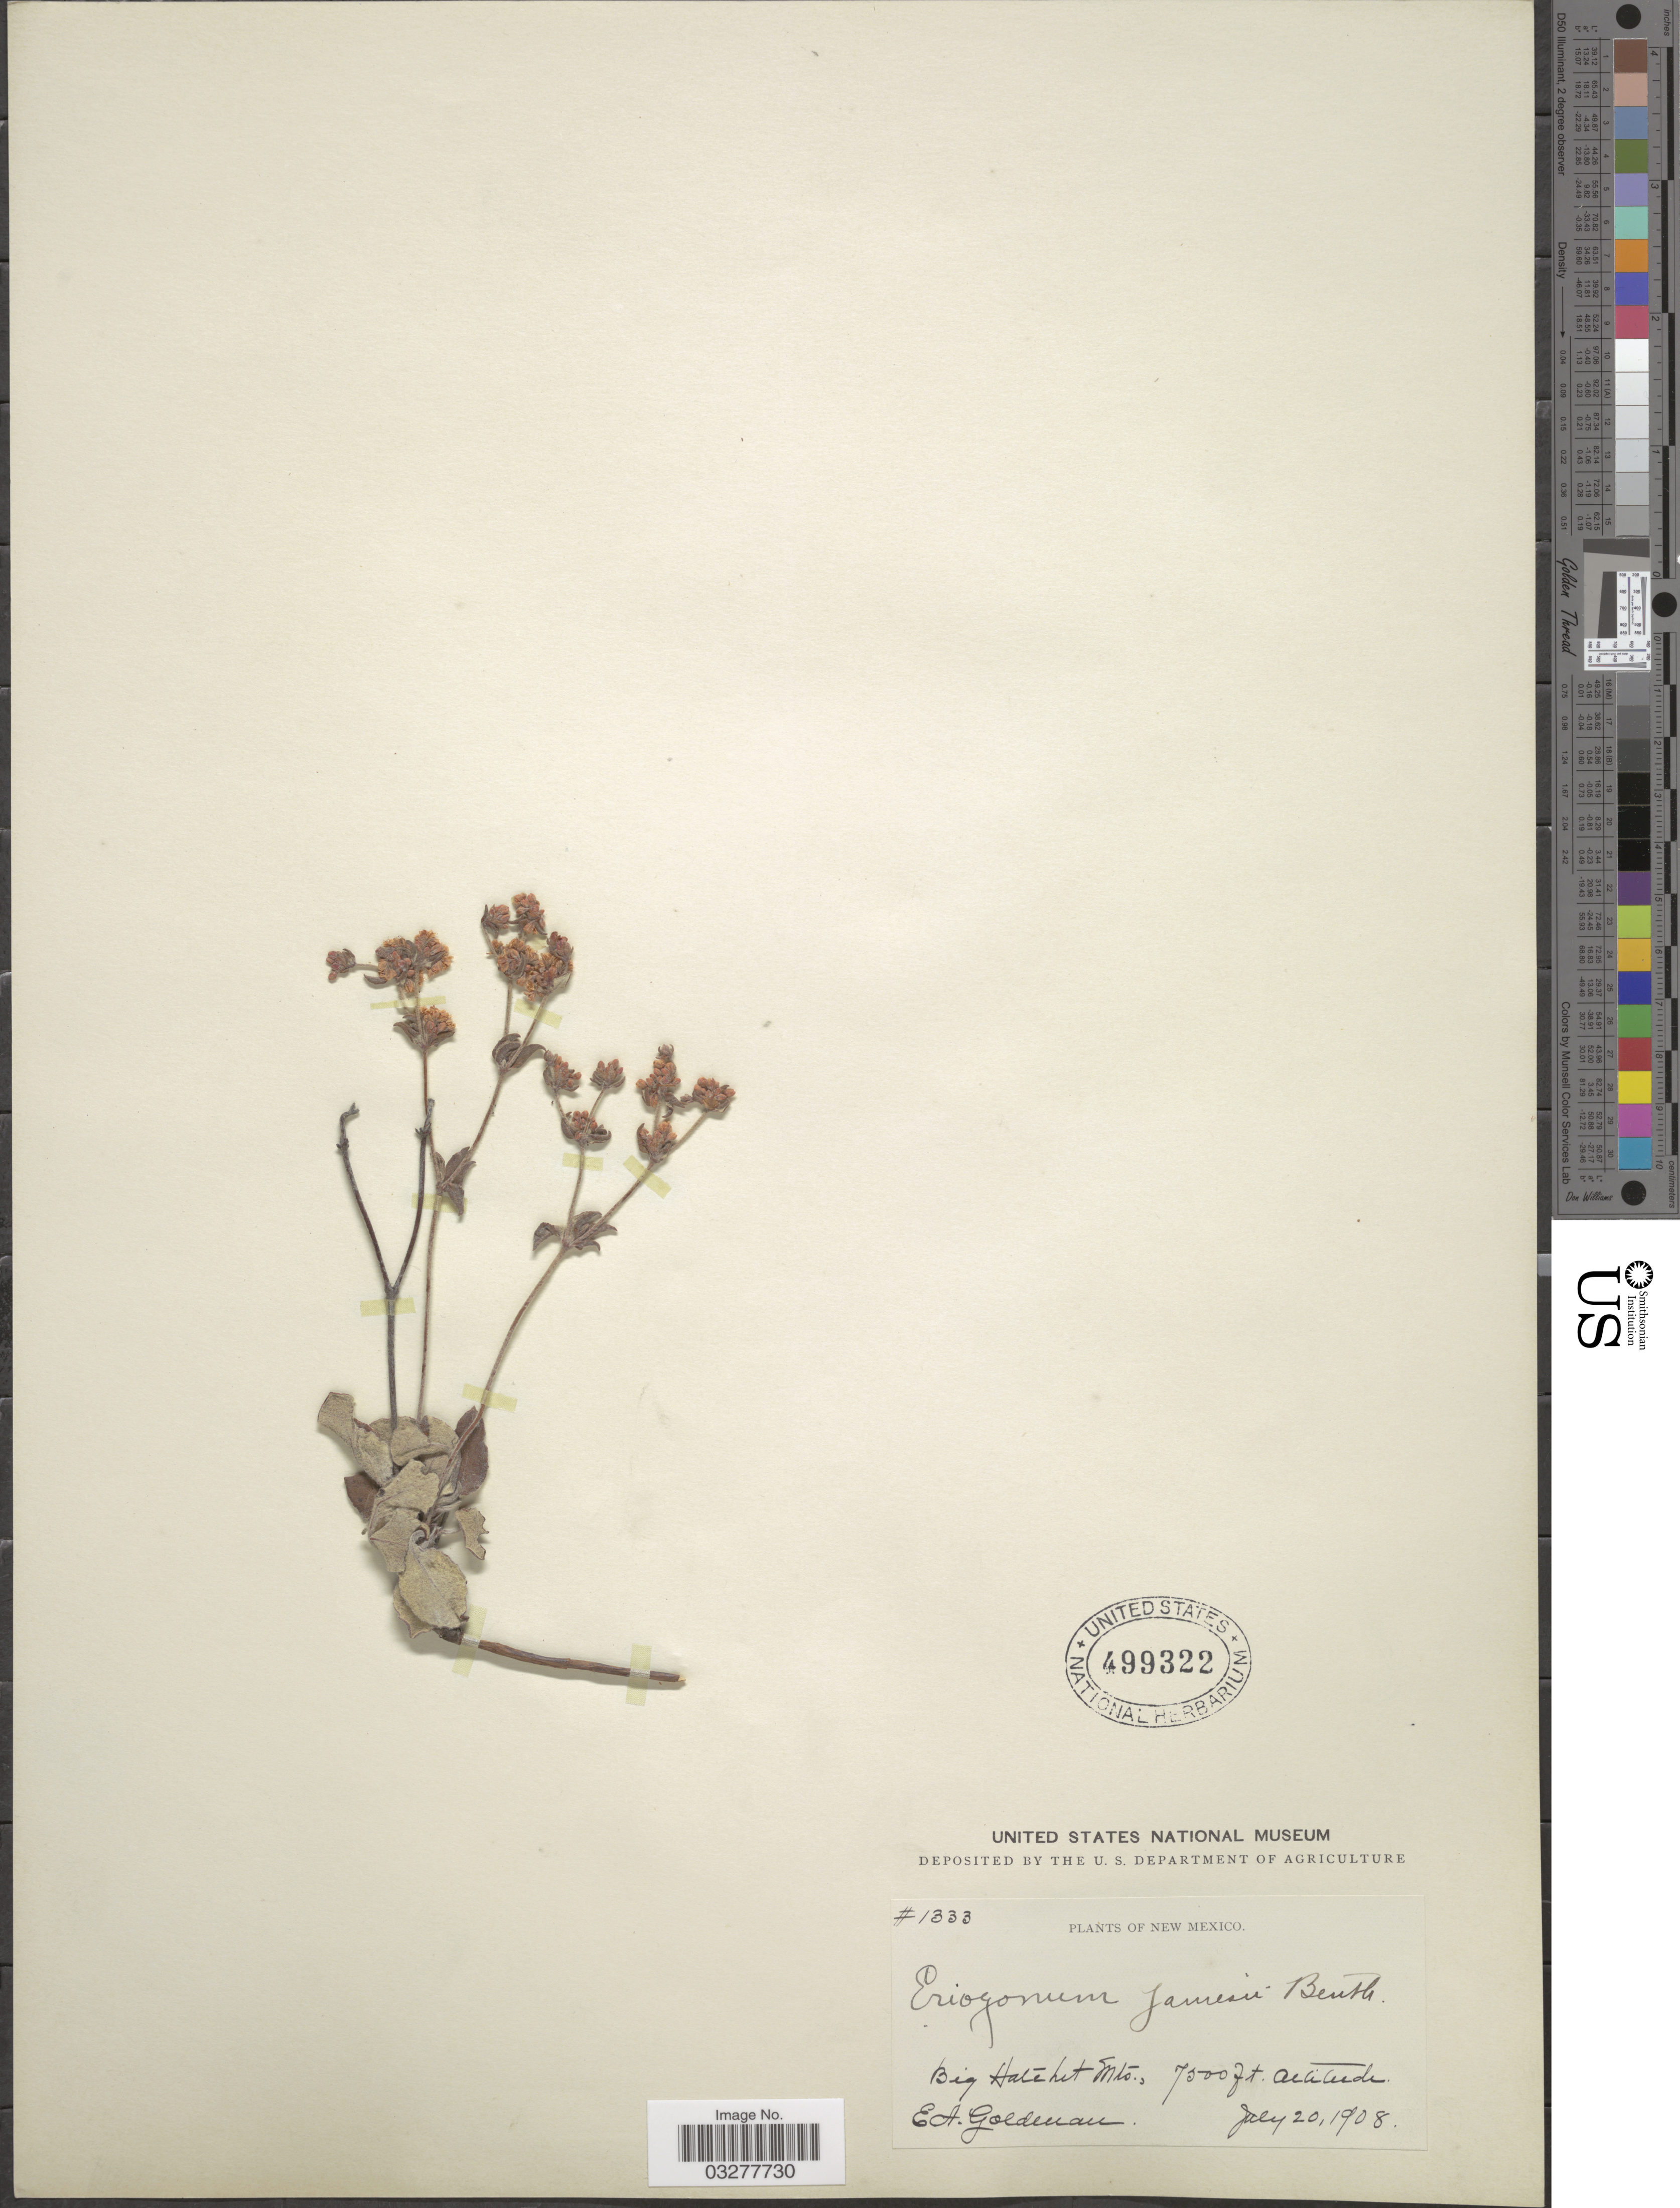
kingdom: Plantae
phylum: Tracheophyta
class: Magnoliopsida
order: Caryophyllales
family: Polygonaceae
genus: Eriogonum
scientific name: Eriogonum jamesii var. undulatum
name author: S. Stokes ex M.E. Jones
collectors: E. A. Goldman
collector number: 1333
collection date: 1908-07-20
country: United States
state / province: New Mexico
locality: Big Hatchet Mts.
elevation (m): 2286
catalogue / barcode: US 499322